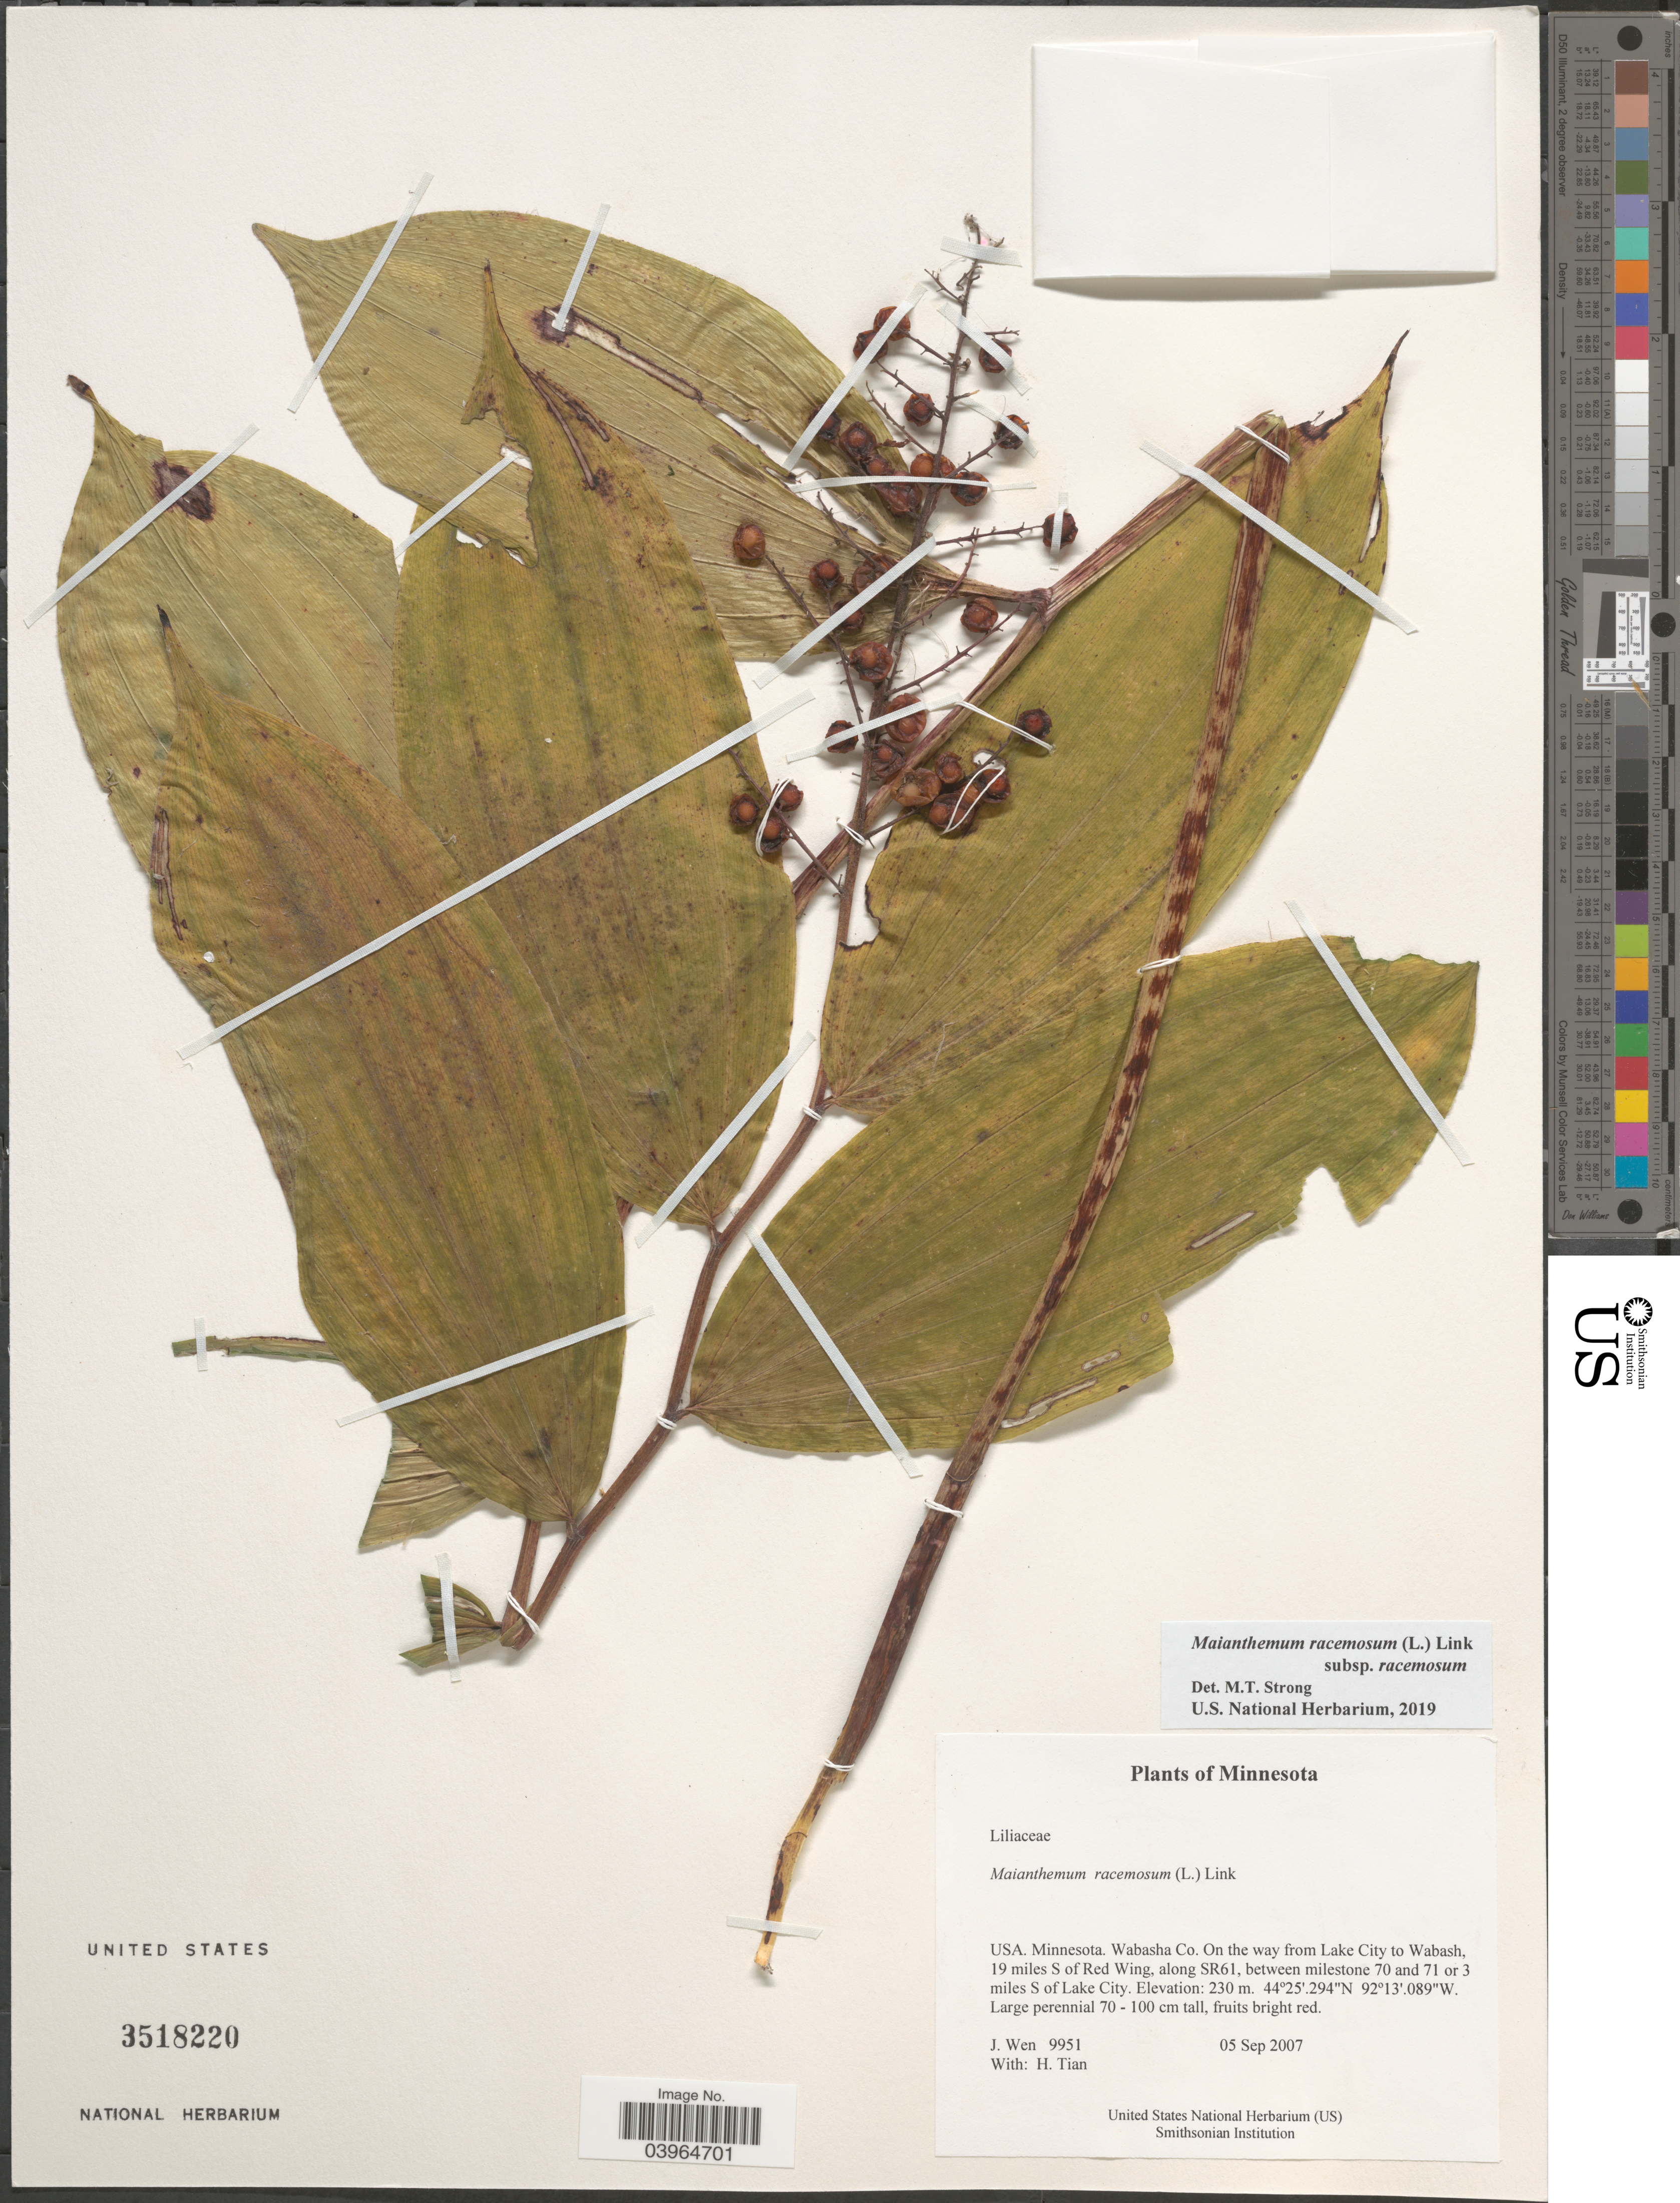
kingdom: Plantae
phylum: Tracheophyta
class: Liliopsida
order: Asparagales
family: Asparagaceae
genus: Maianthemum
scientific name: Maianthemum racemosum subsp. racemosum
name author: (L.) Link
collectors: J. Wen & H. Tian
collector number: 9951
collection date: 2007-09-05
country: United States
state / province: Minnesota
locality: Wabasha Co. On the way from Lake City to Wabash, 19 miles S of Red Wing, along SR61, between milestone 70 and 71 or 3 miles S of Lake City.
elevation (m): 230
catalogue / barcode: US 3518220